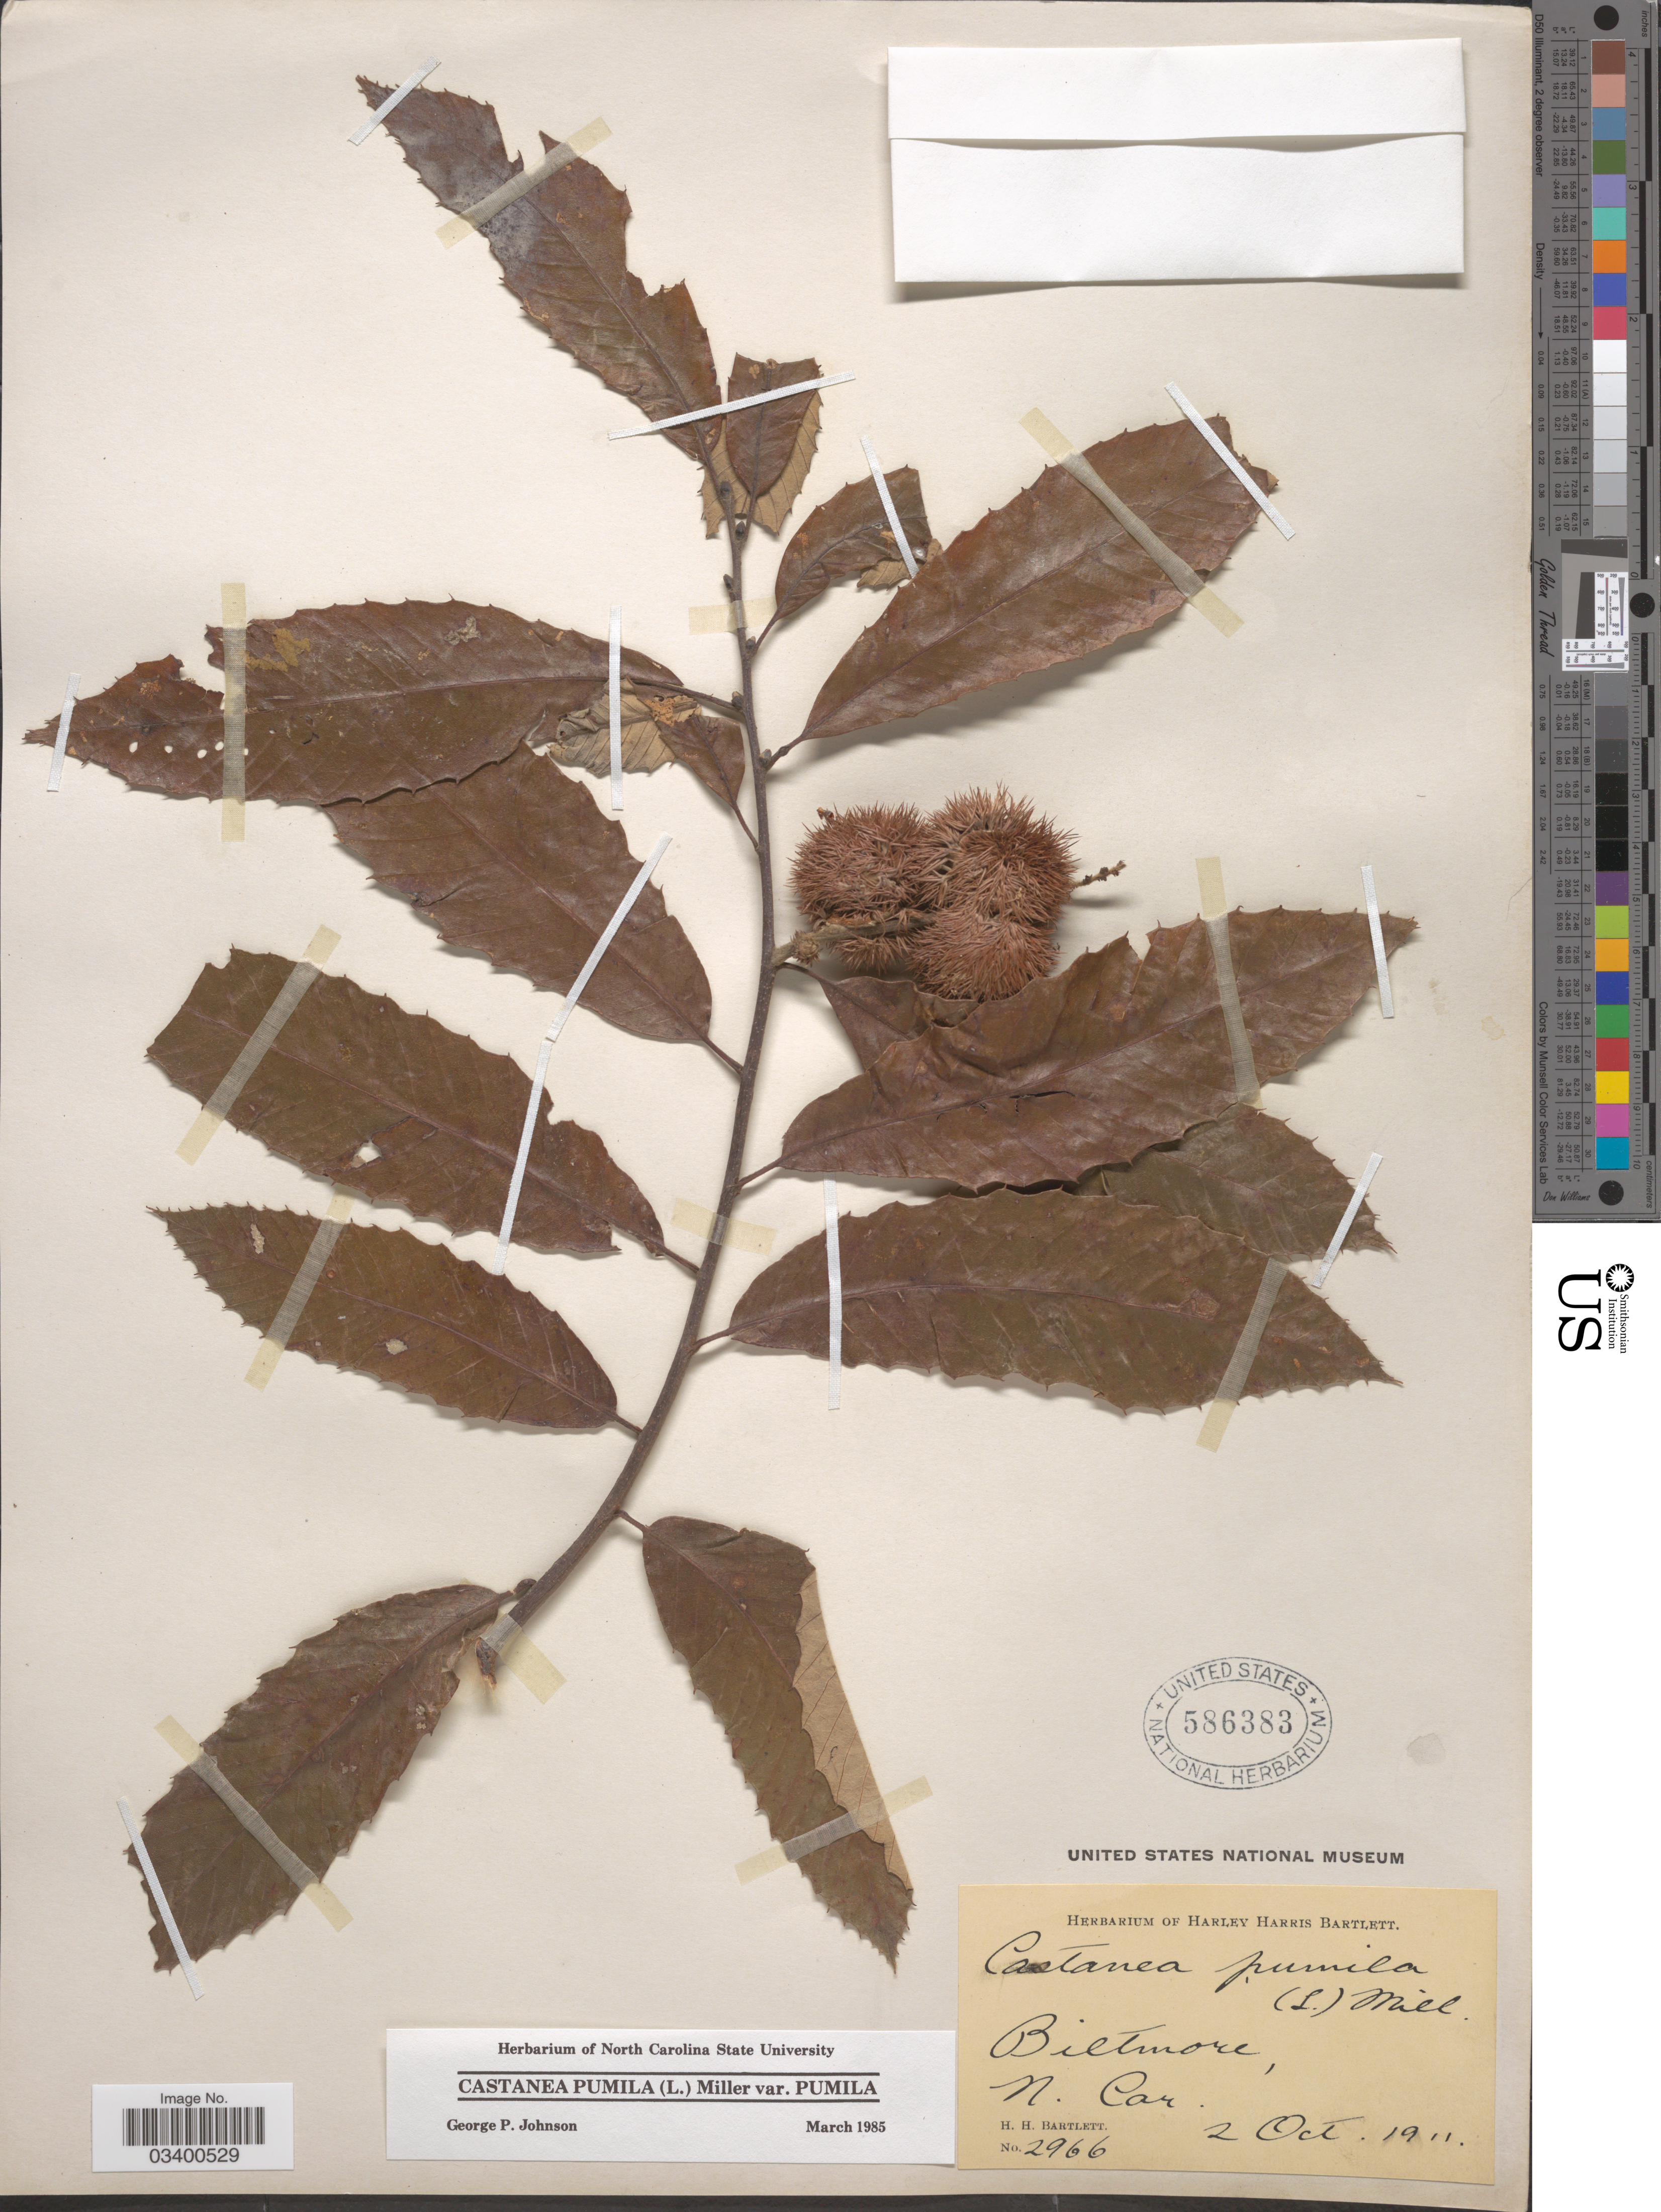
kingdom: Plantae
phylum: Tracheophyta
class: Magnoliopsida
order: Fagales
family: Fagaceae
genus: Castanea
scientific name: Castanea pumila var. pumila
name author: (L.) Mill.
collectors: H. H. Bartlett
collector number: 2966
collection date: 1911-10-02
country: United States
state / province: North Carolina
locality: Biltmore.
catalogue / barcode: US 586383